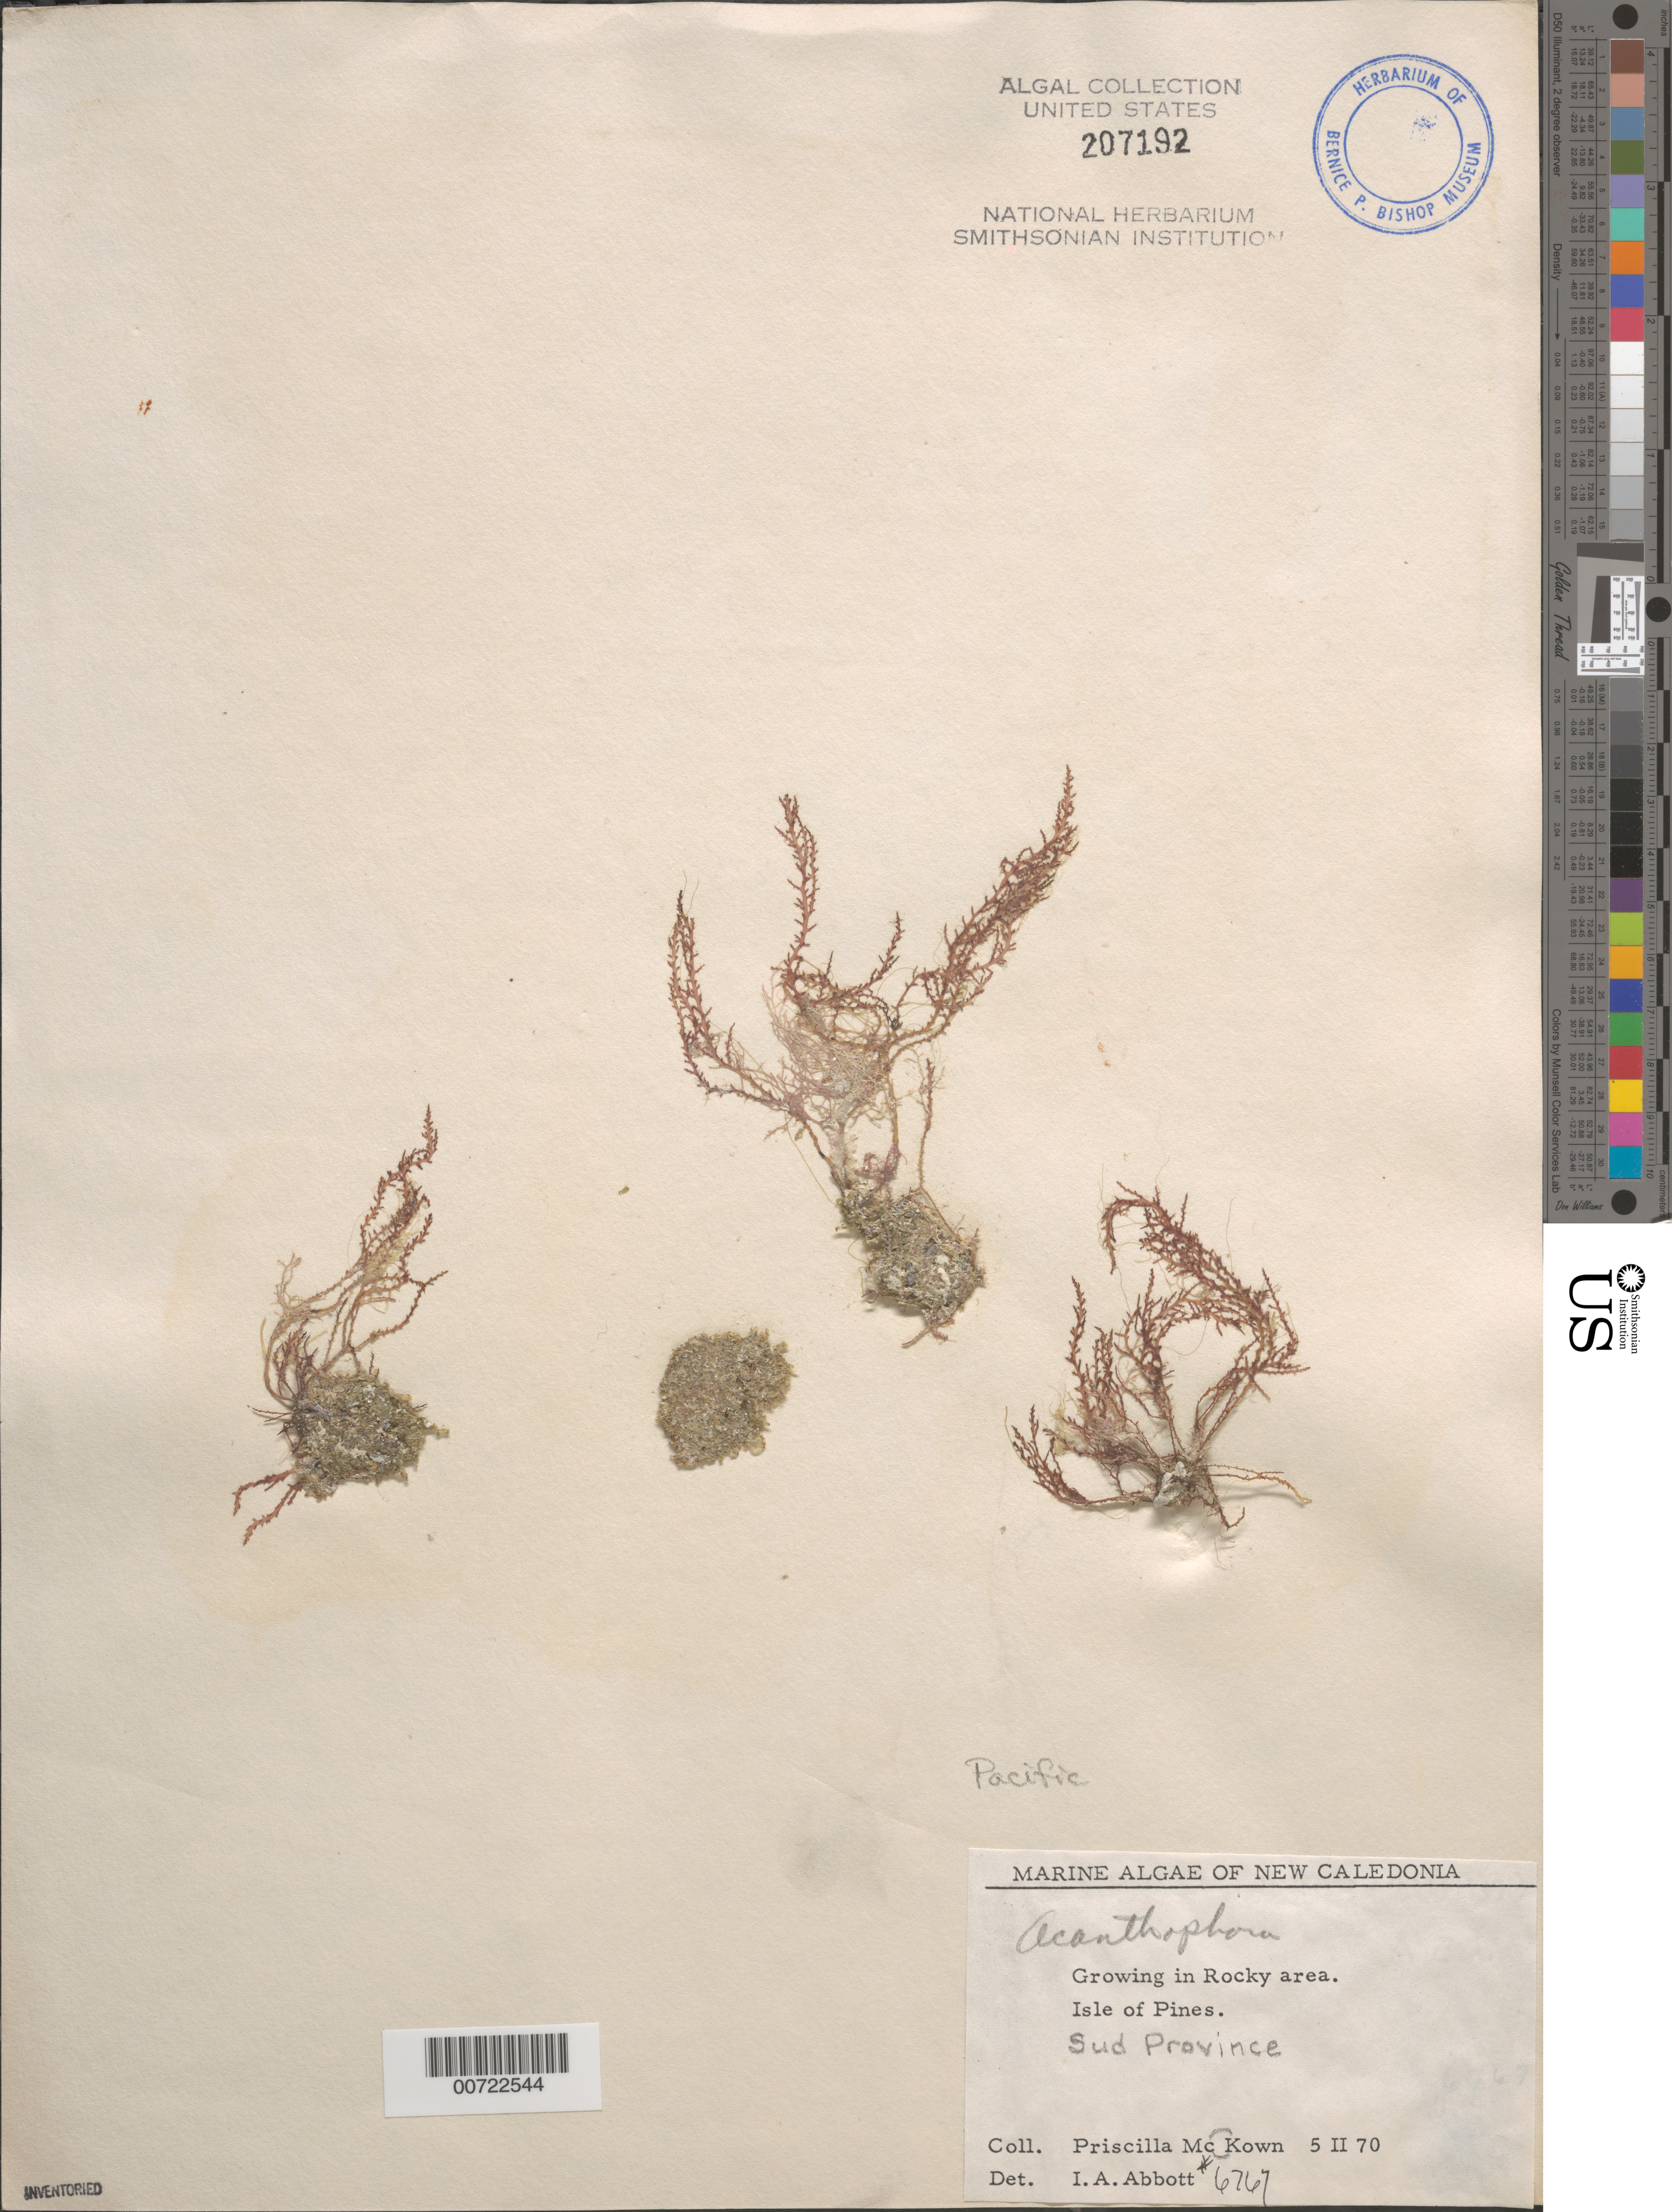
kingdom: Plantae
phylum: Rhodophyta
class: Florideophyceae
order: Ceramiales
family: Rhodomelaceae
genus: Acanthophora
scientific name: Acanthophora sp.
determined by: Abbott, Isabella A.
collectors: P. McKown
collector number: IAA 6767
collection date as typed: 05 Feb 1970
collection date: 1970-02-05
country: New Caledonia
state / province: Sud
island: Isle of Pines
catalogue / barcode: US 207192